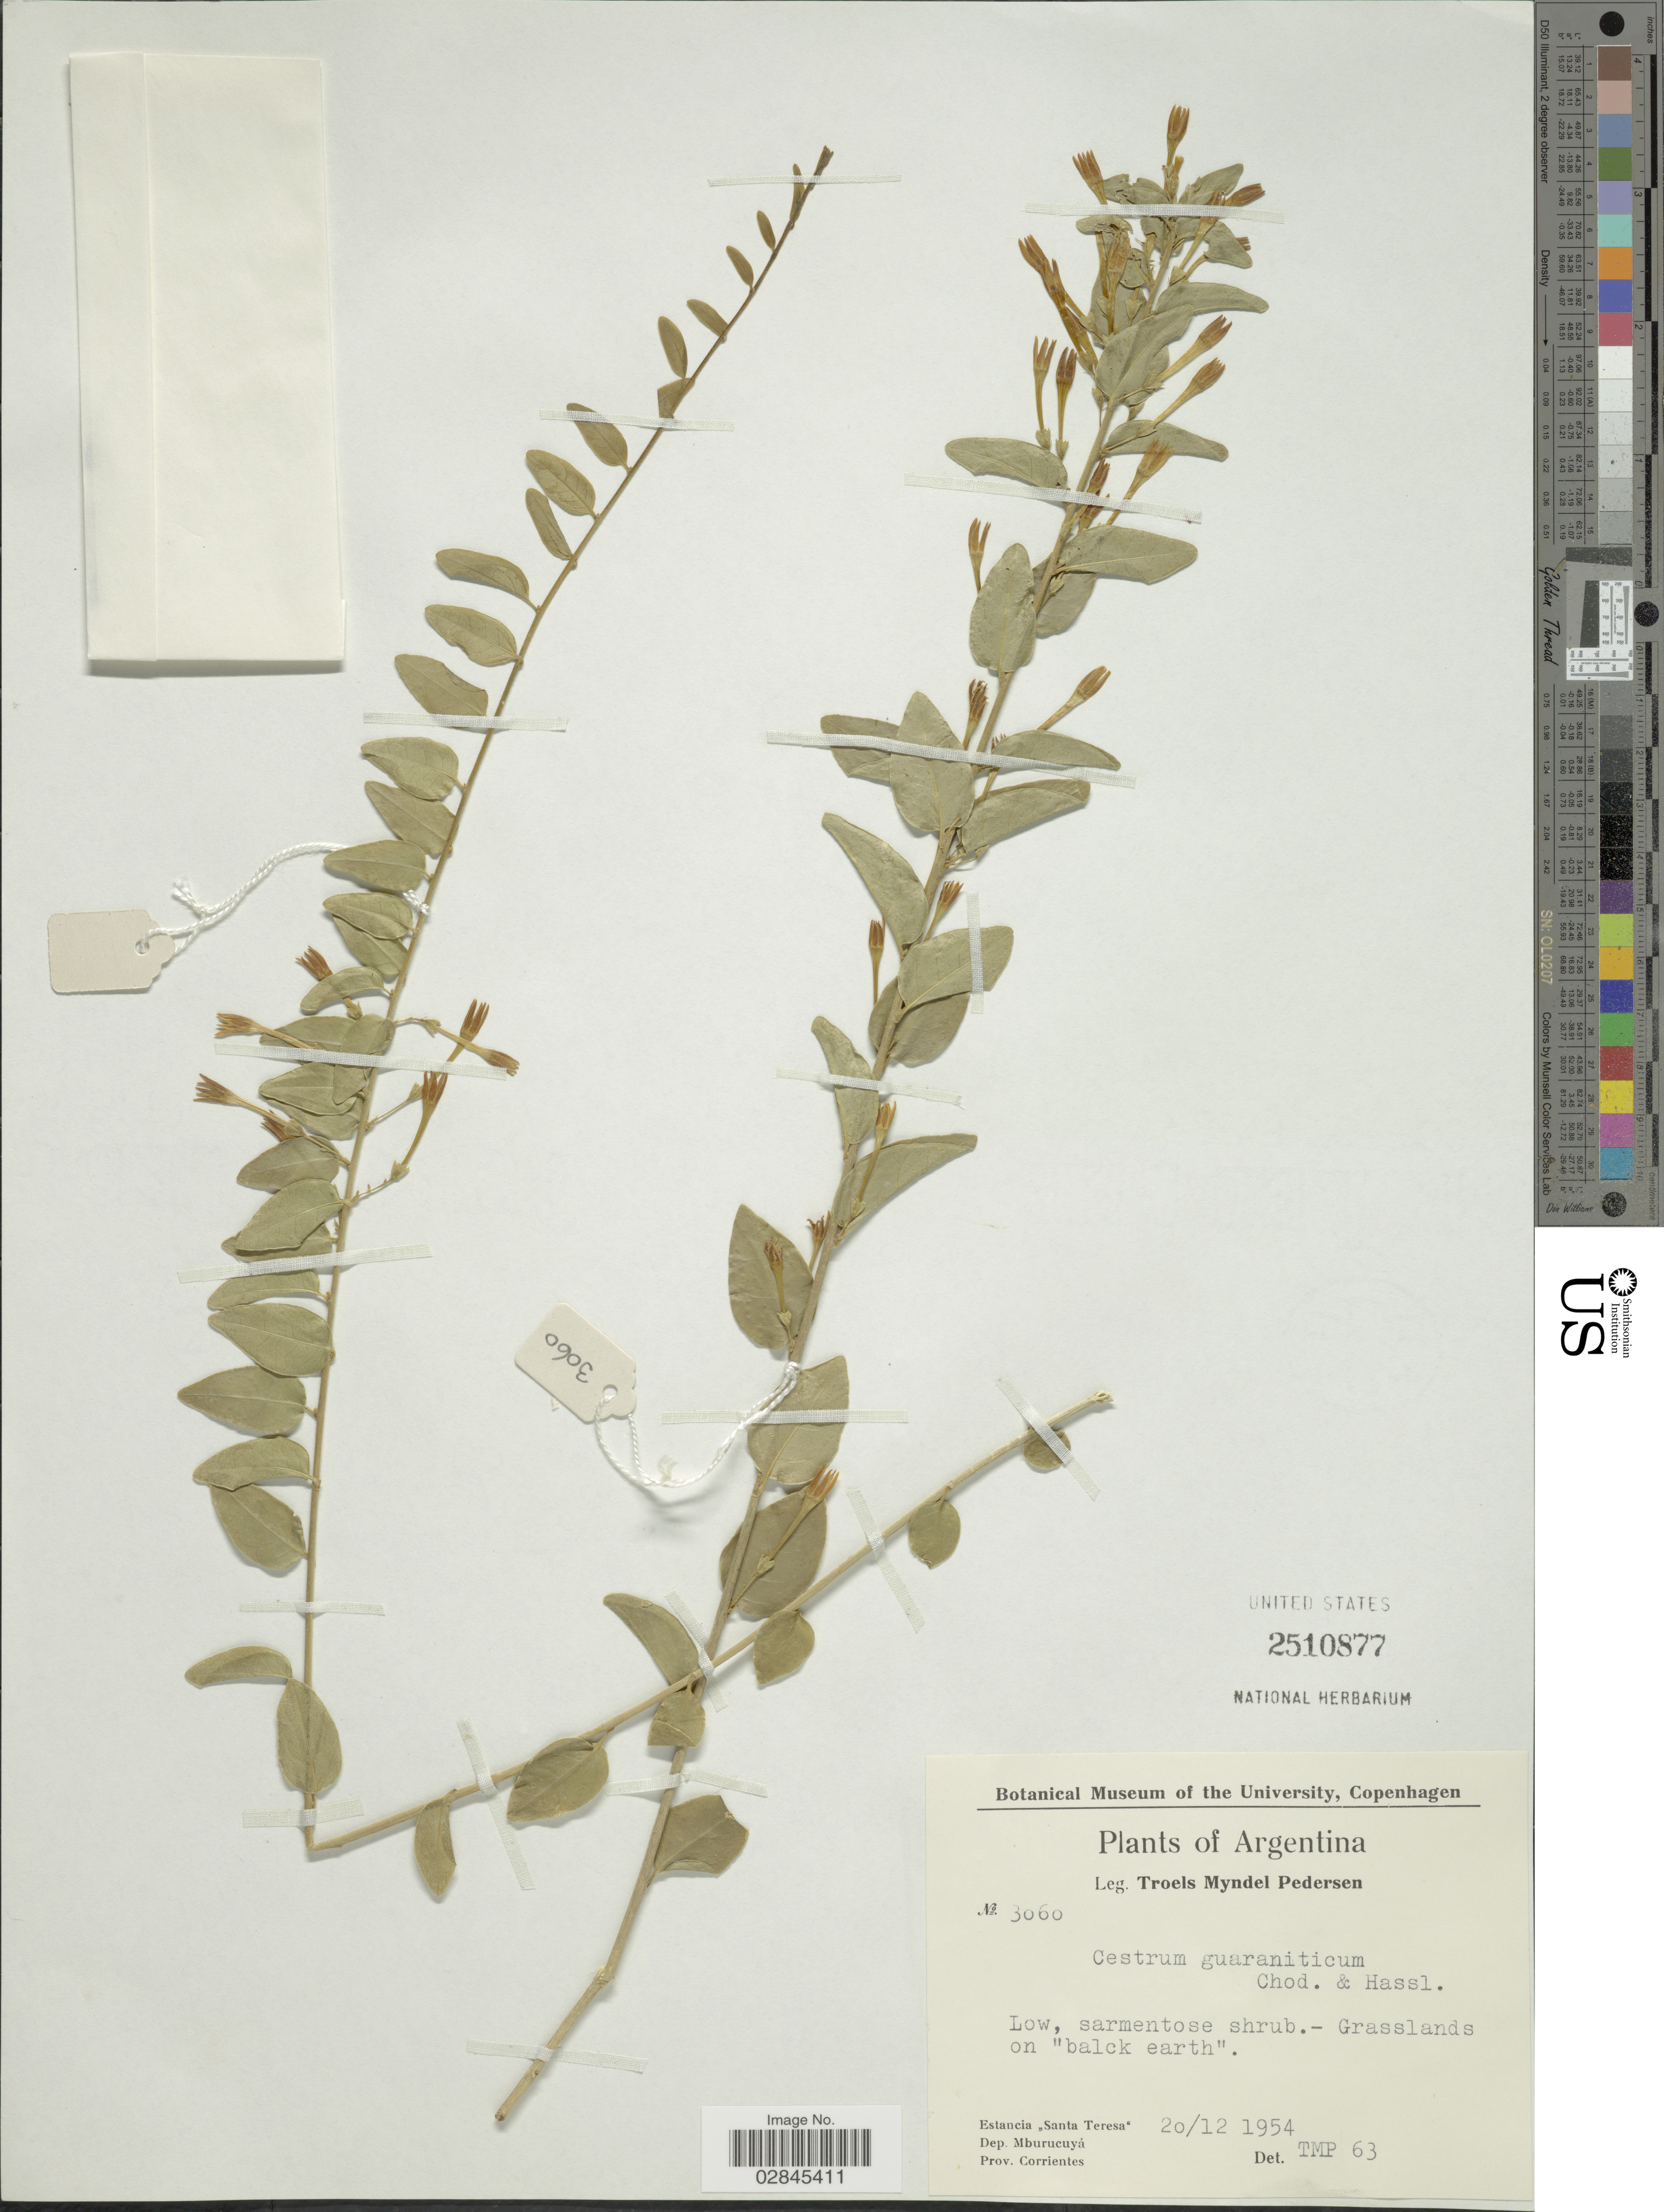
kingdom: Plantae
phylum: Tracheophyta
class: Magnoliopsida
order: Solanales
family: Solanaceae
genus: Cestrum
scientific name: Cestrum guaraniticum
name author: Chodat & Hassl.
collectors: T. Pederson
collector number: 3060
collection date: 1954-12-20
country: Argentina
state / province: Corrientes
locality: Estancia "Santa Teresa" Dep. Mburucuyá.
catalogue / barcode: US 2510877